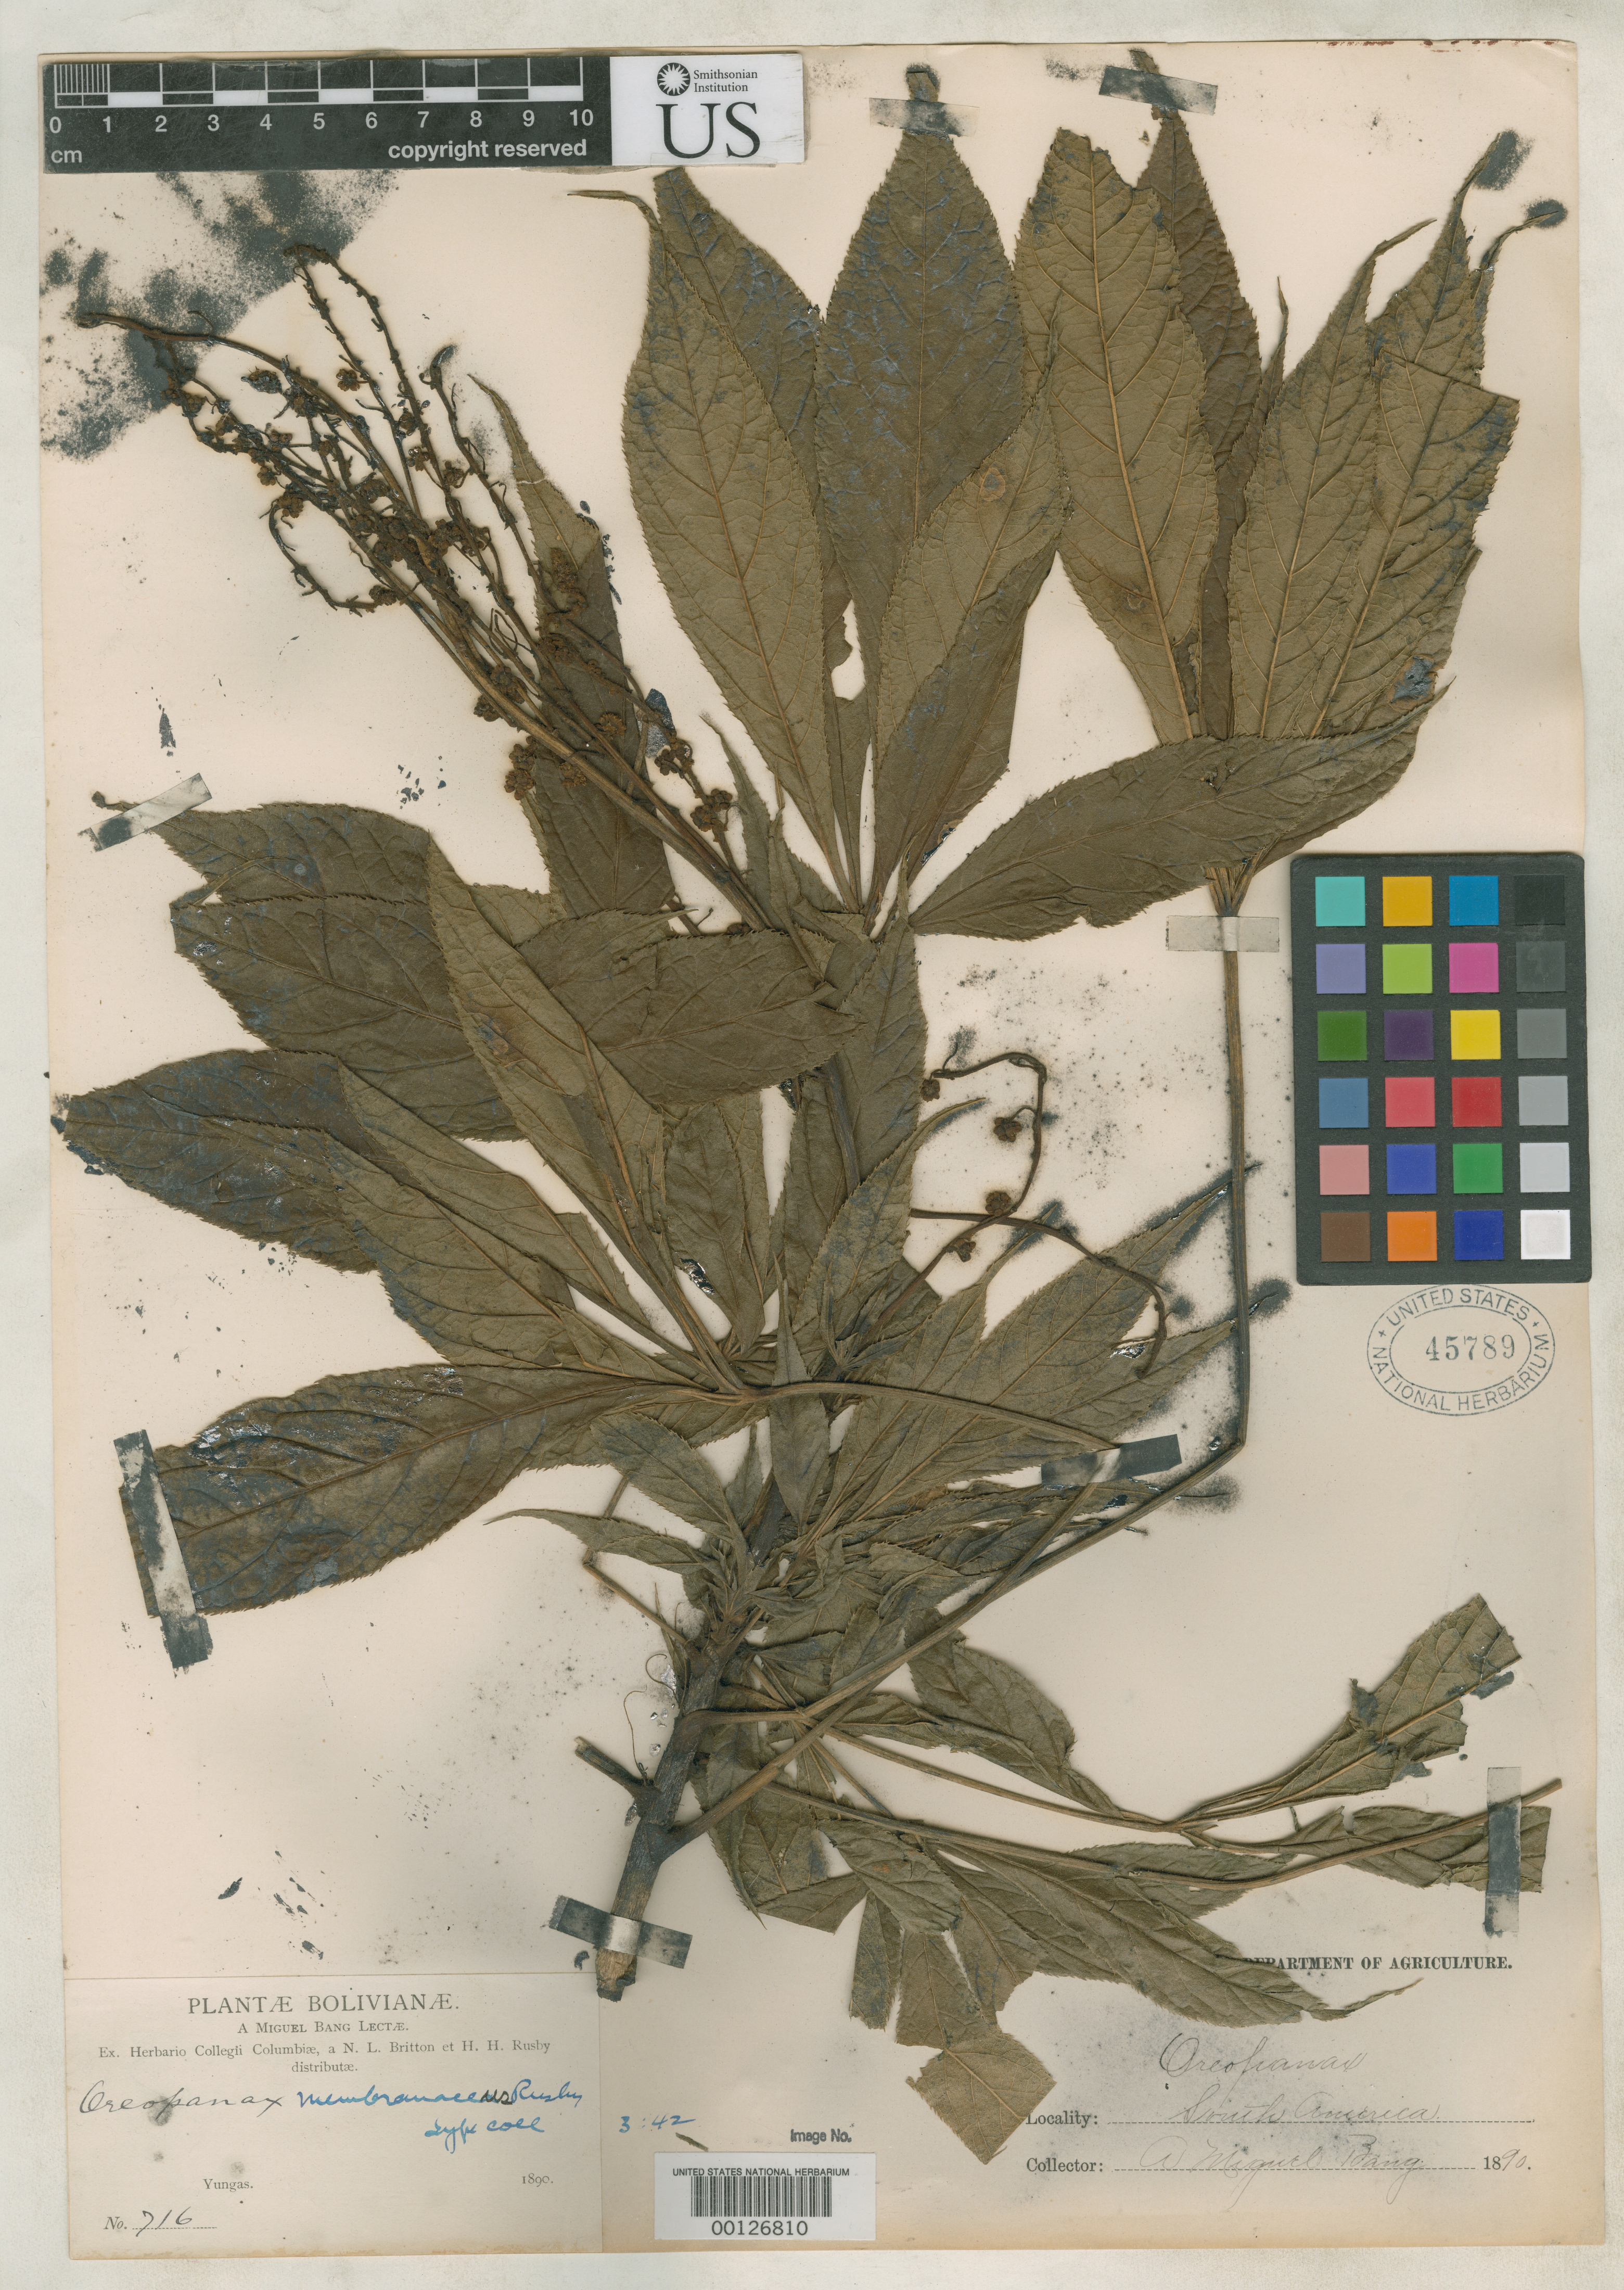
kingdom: Plantae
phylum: Tracheophyta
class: Magnoliopsida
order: Apiales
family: Araliaceae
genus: Oreopanax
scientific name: Oreopanax membranaceus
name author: Rusby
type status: Isotype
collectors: M. Bang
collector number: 716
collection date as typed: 1890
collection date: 1890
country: Bolivia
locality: Yungas.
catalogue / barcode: US 45789